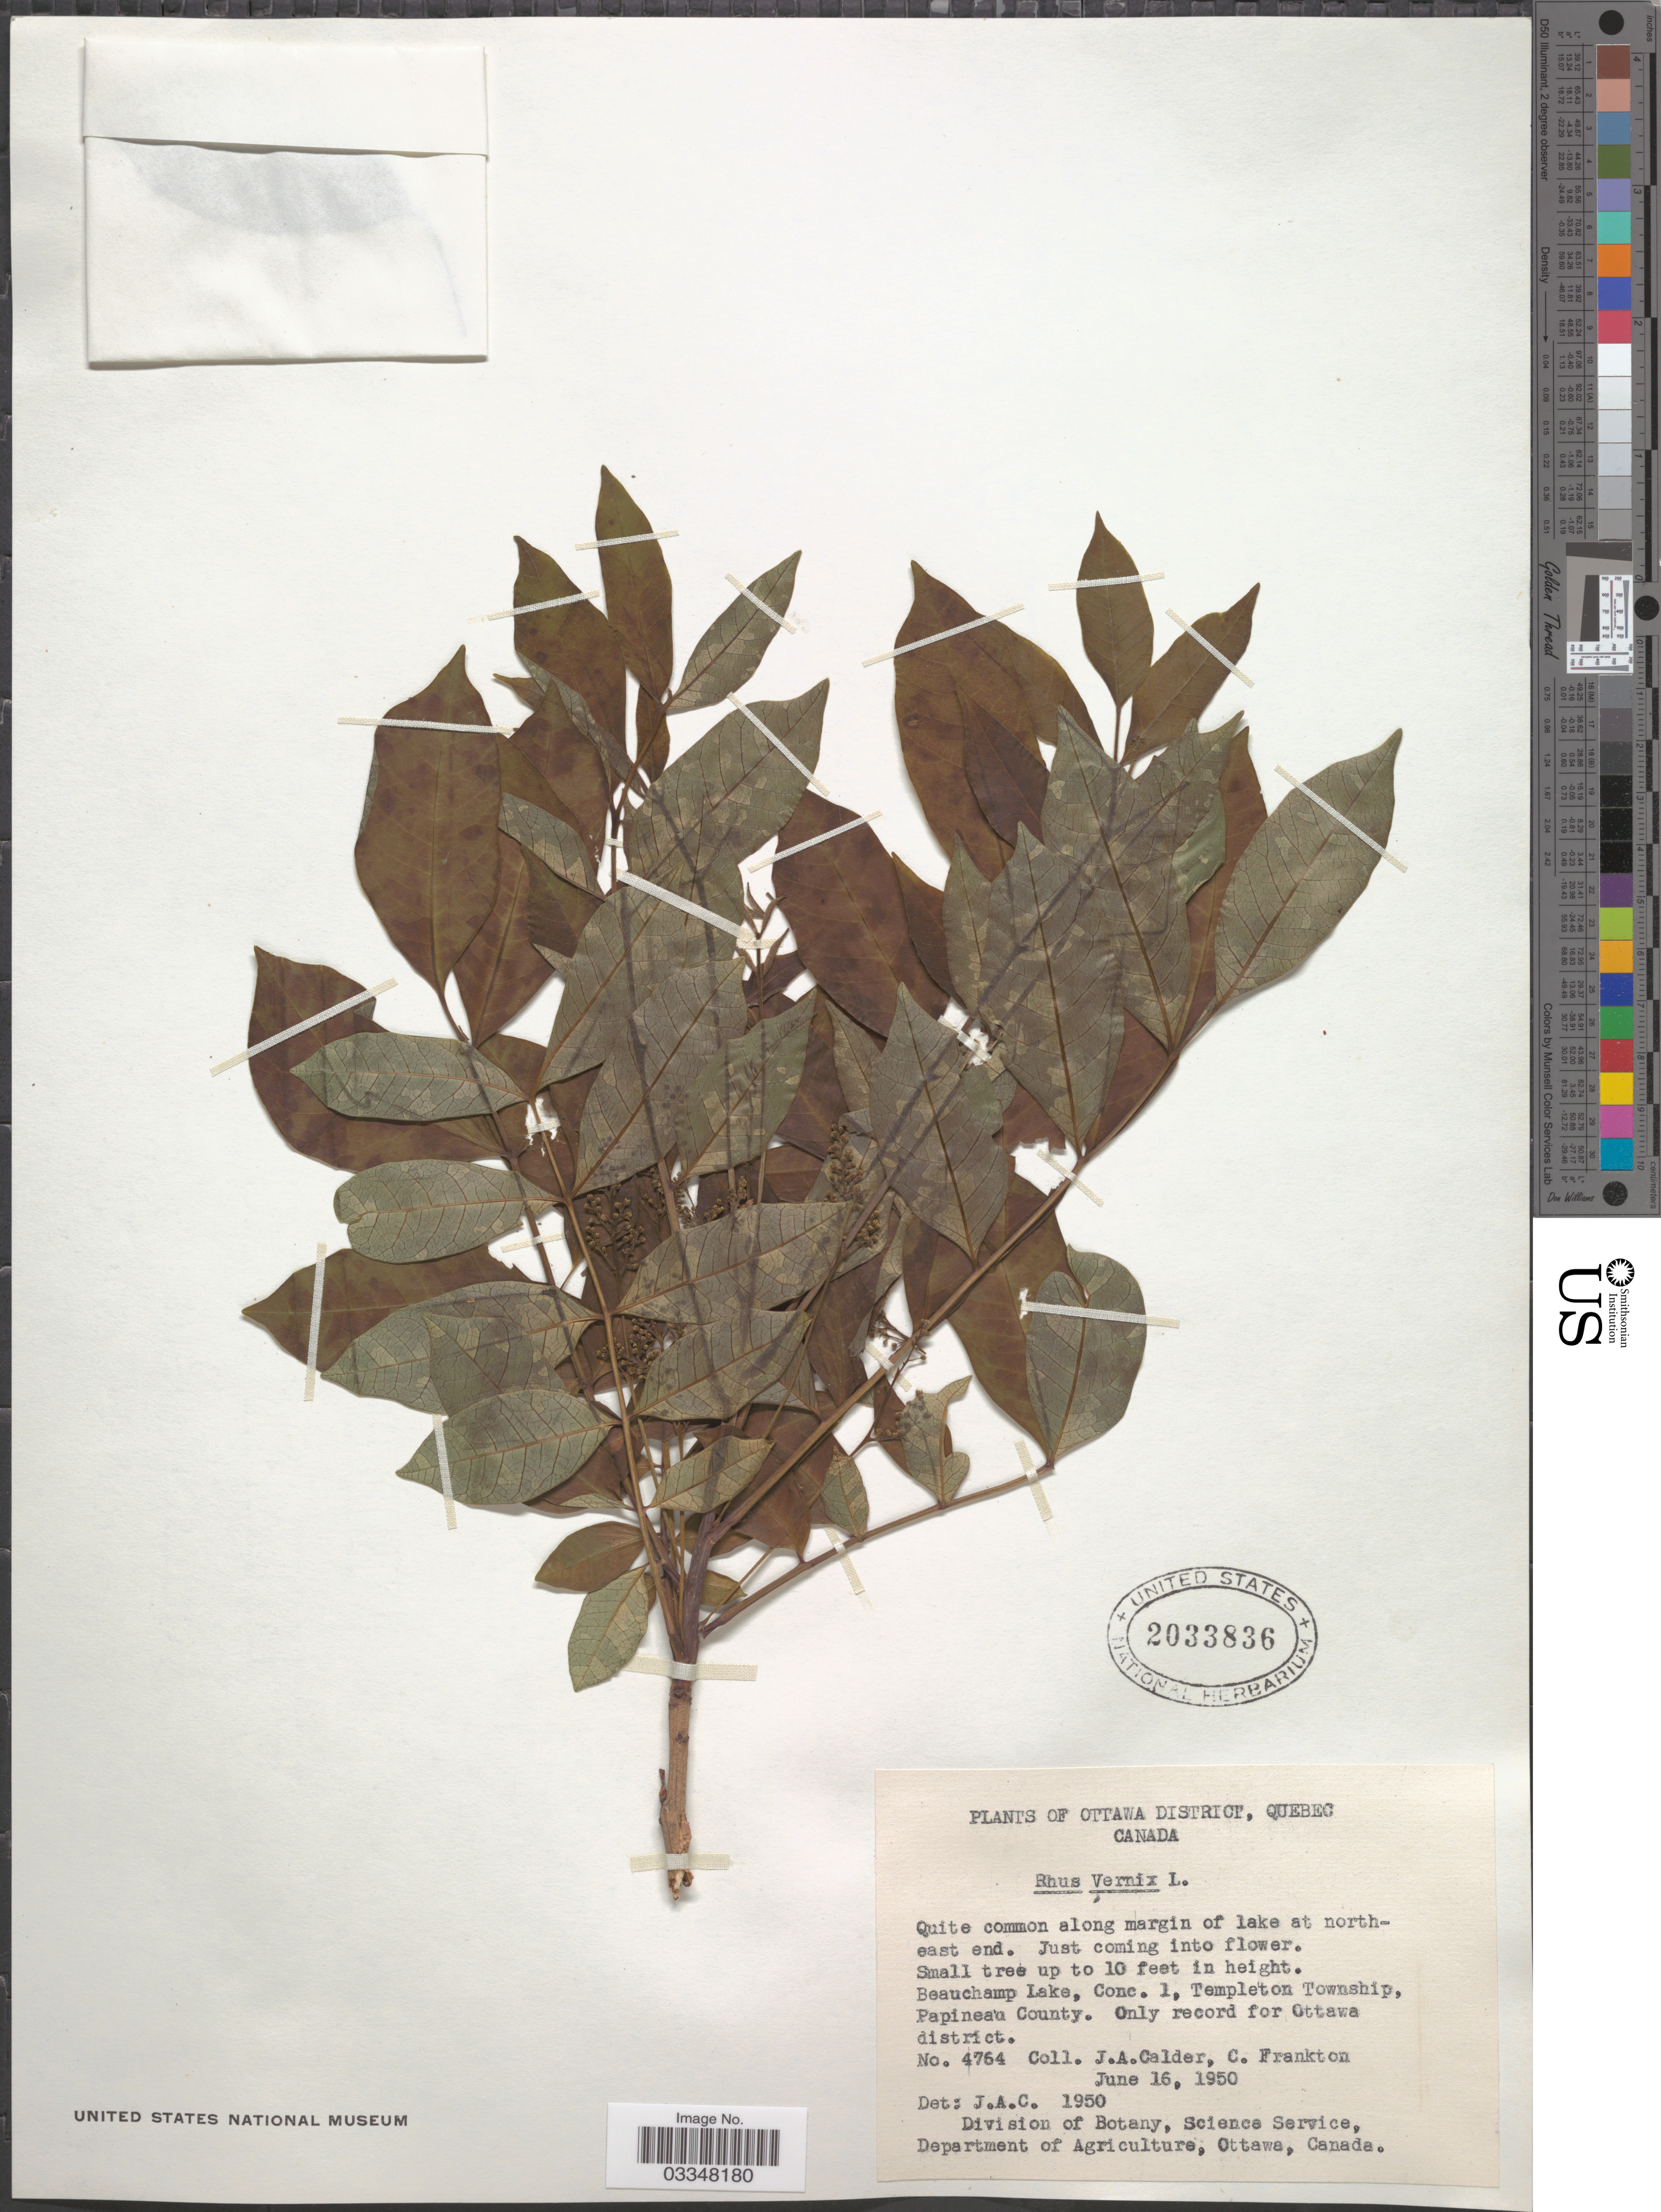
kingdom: Plantae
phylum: Tracheophyta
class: Magnoliopsida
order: Sapindales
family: Anacardiaceae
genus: Toxicodendron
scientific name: Toxicodendron vernix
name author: (L.) Kuntze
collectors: J. A. Calder & C. Frankton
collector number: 4764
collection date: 1950-06-16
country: Canada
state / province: Quebec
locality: Ottawa District. Beauchamp Lake, Conc. 1, Templeton Township, Papineau County.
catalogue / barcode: US 2033836